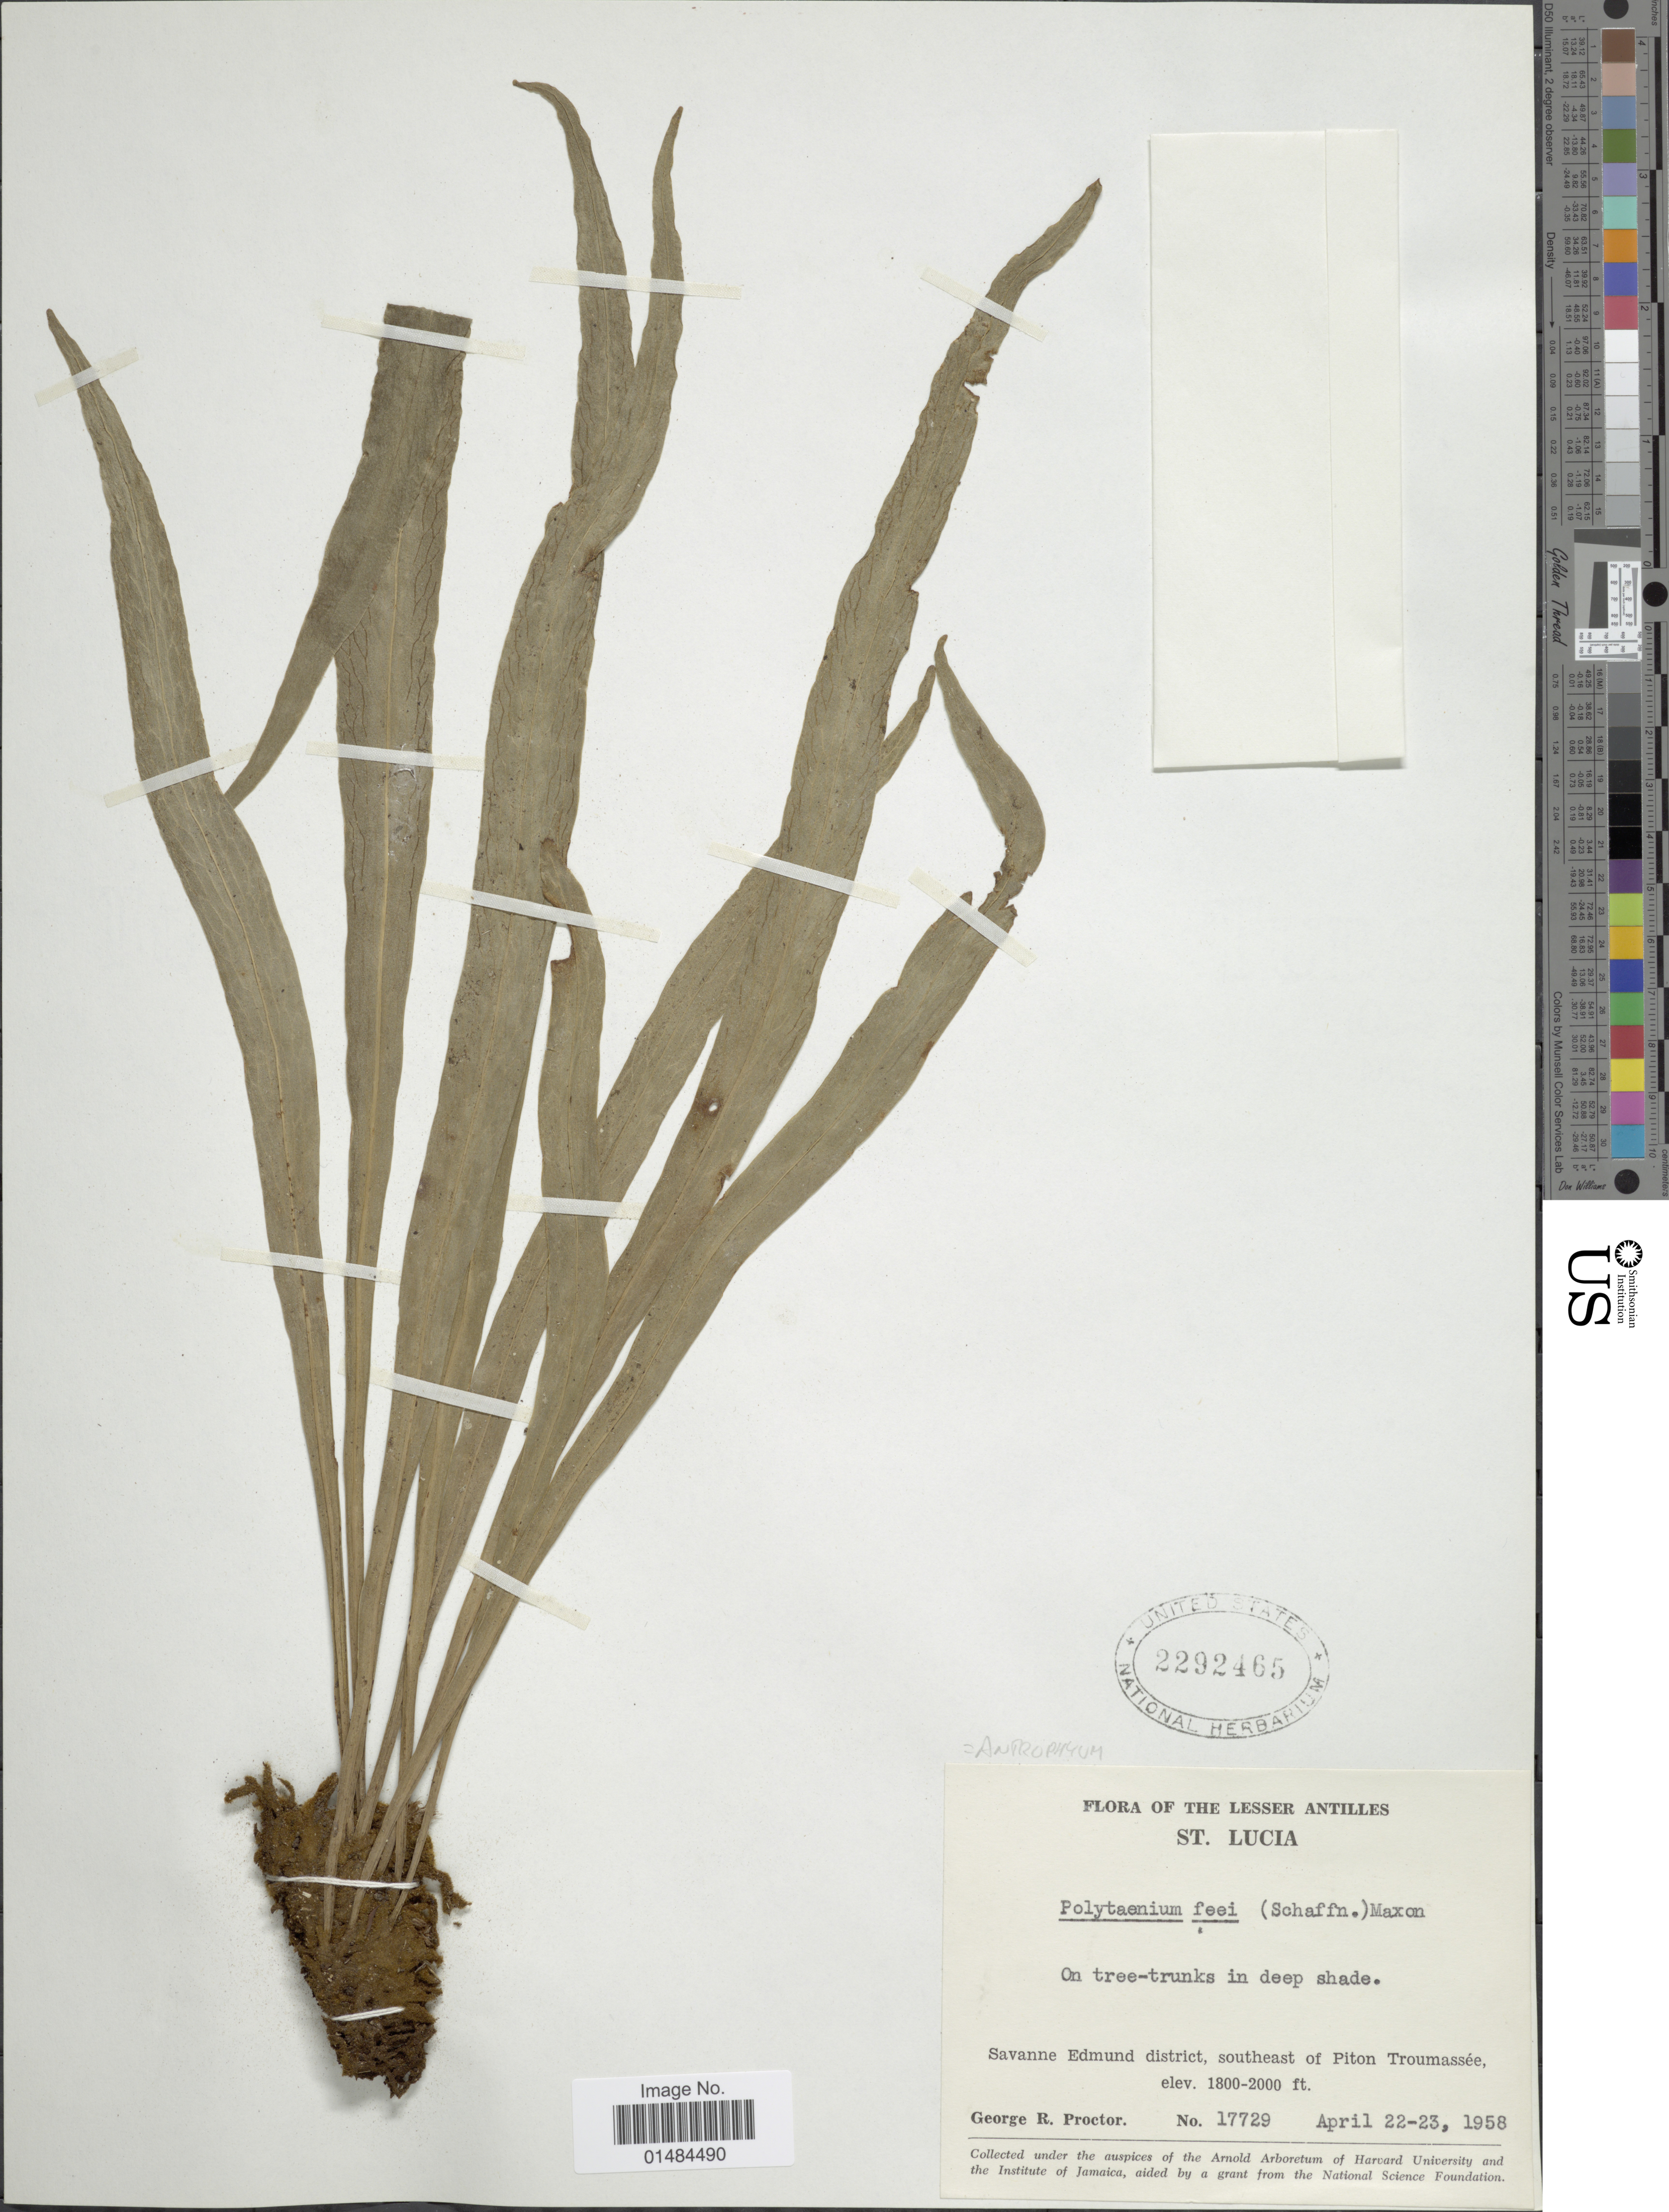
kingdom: Plantae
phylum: Tracheophyta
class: Polypodiopsida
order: Polypodiales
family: Pteridaceae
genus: Polytaenium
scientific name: Polytaenium lanceolatum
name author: (L.) Desv.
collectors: G. R. Proctor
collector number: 17729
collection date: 1958-04-22/1958-04-23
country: St. Lucia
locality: St. Lucia. Savanne Edmund district, southeast of Piton Troumassée.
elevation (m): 549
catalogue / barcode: US 2292465